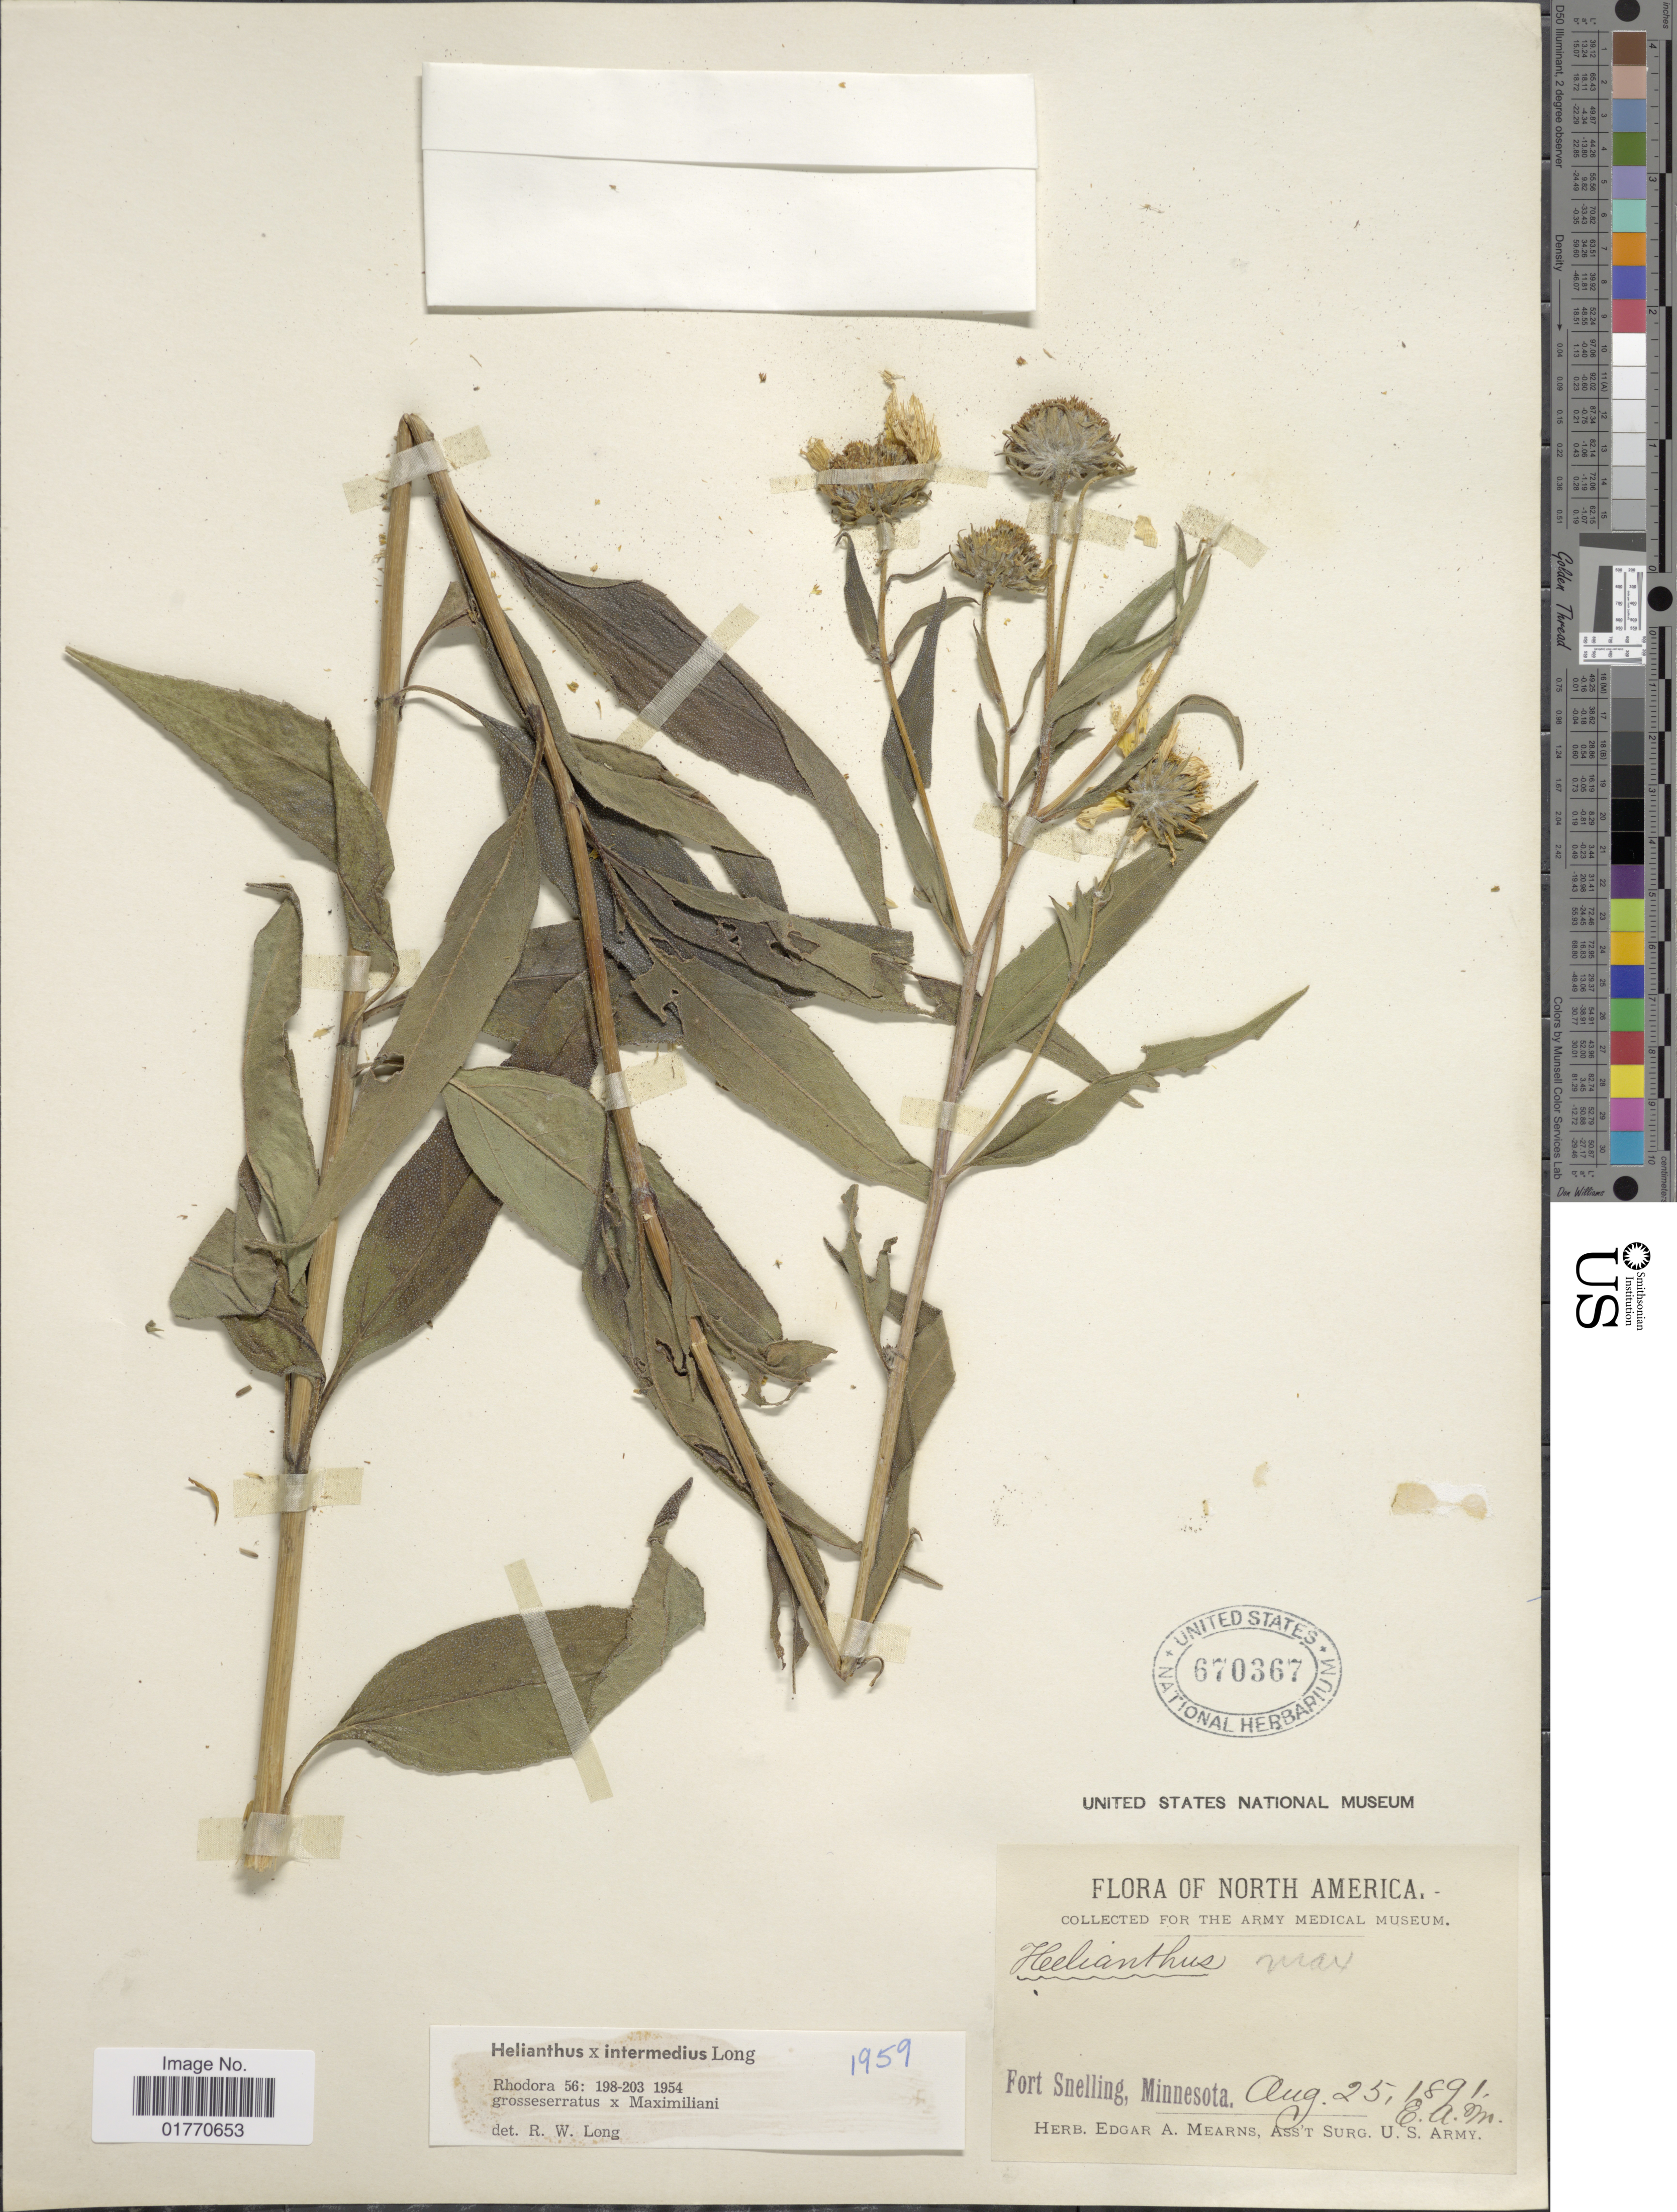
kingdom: Plantae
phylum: Tracheophyta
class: Magnoliopsida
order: Asterales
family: Asteraceae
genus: Helianthus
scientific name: Helianthus intermedius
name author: Long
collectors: E. A. Mearns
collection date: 1891-08-25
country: United States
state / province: Minnesota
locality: Fort Snelling.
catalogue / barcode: US 670367